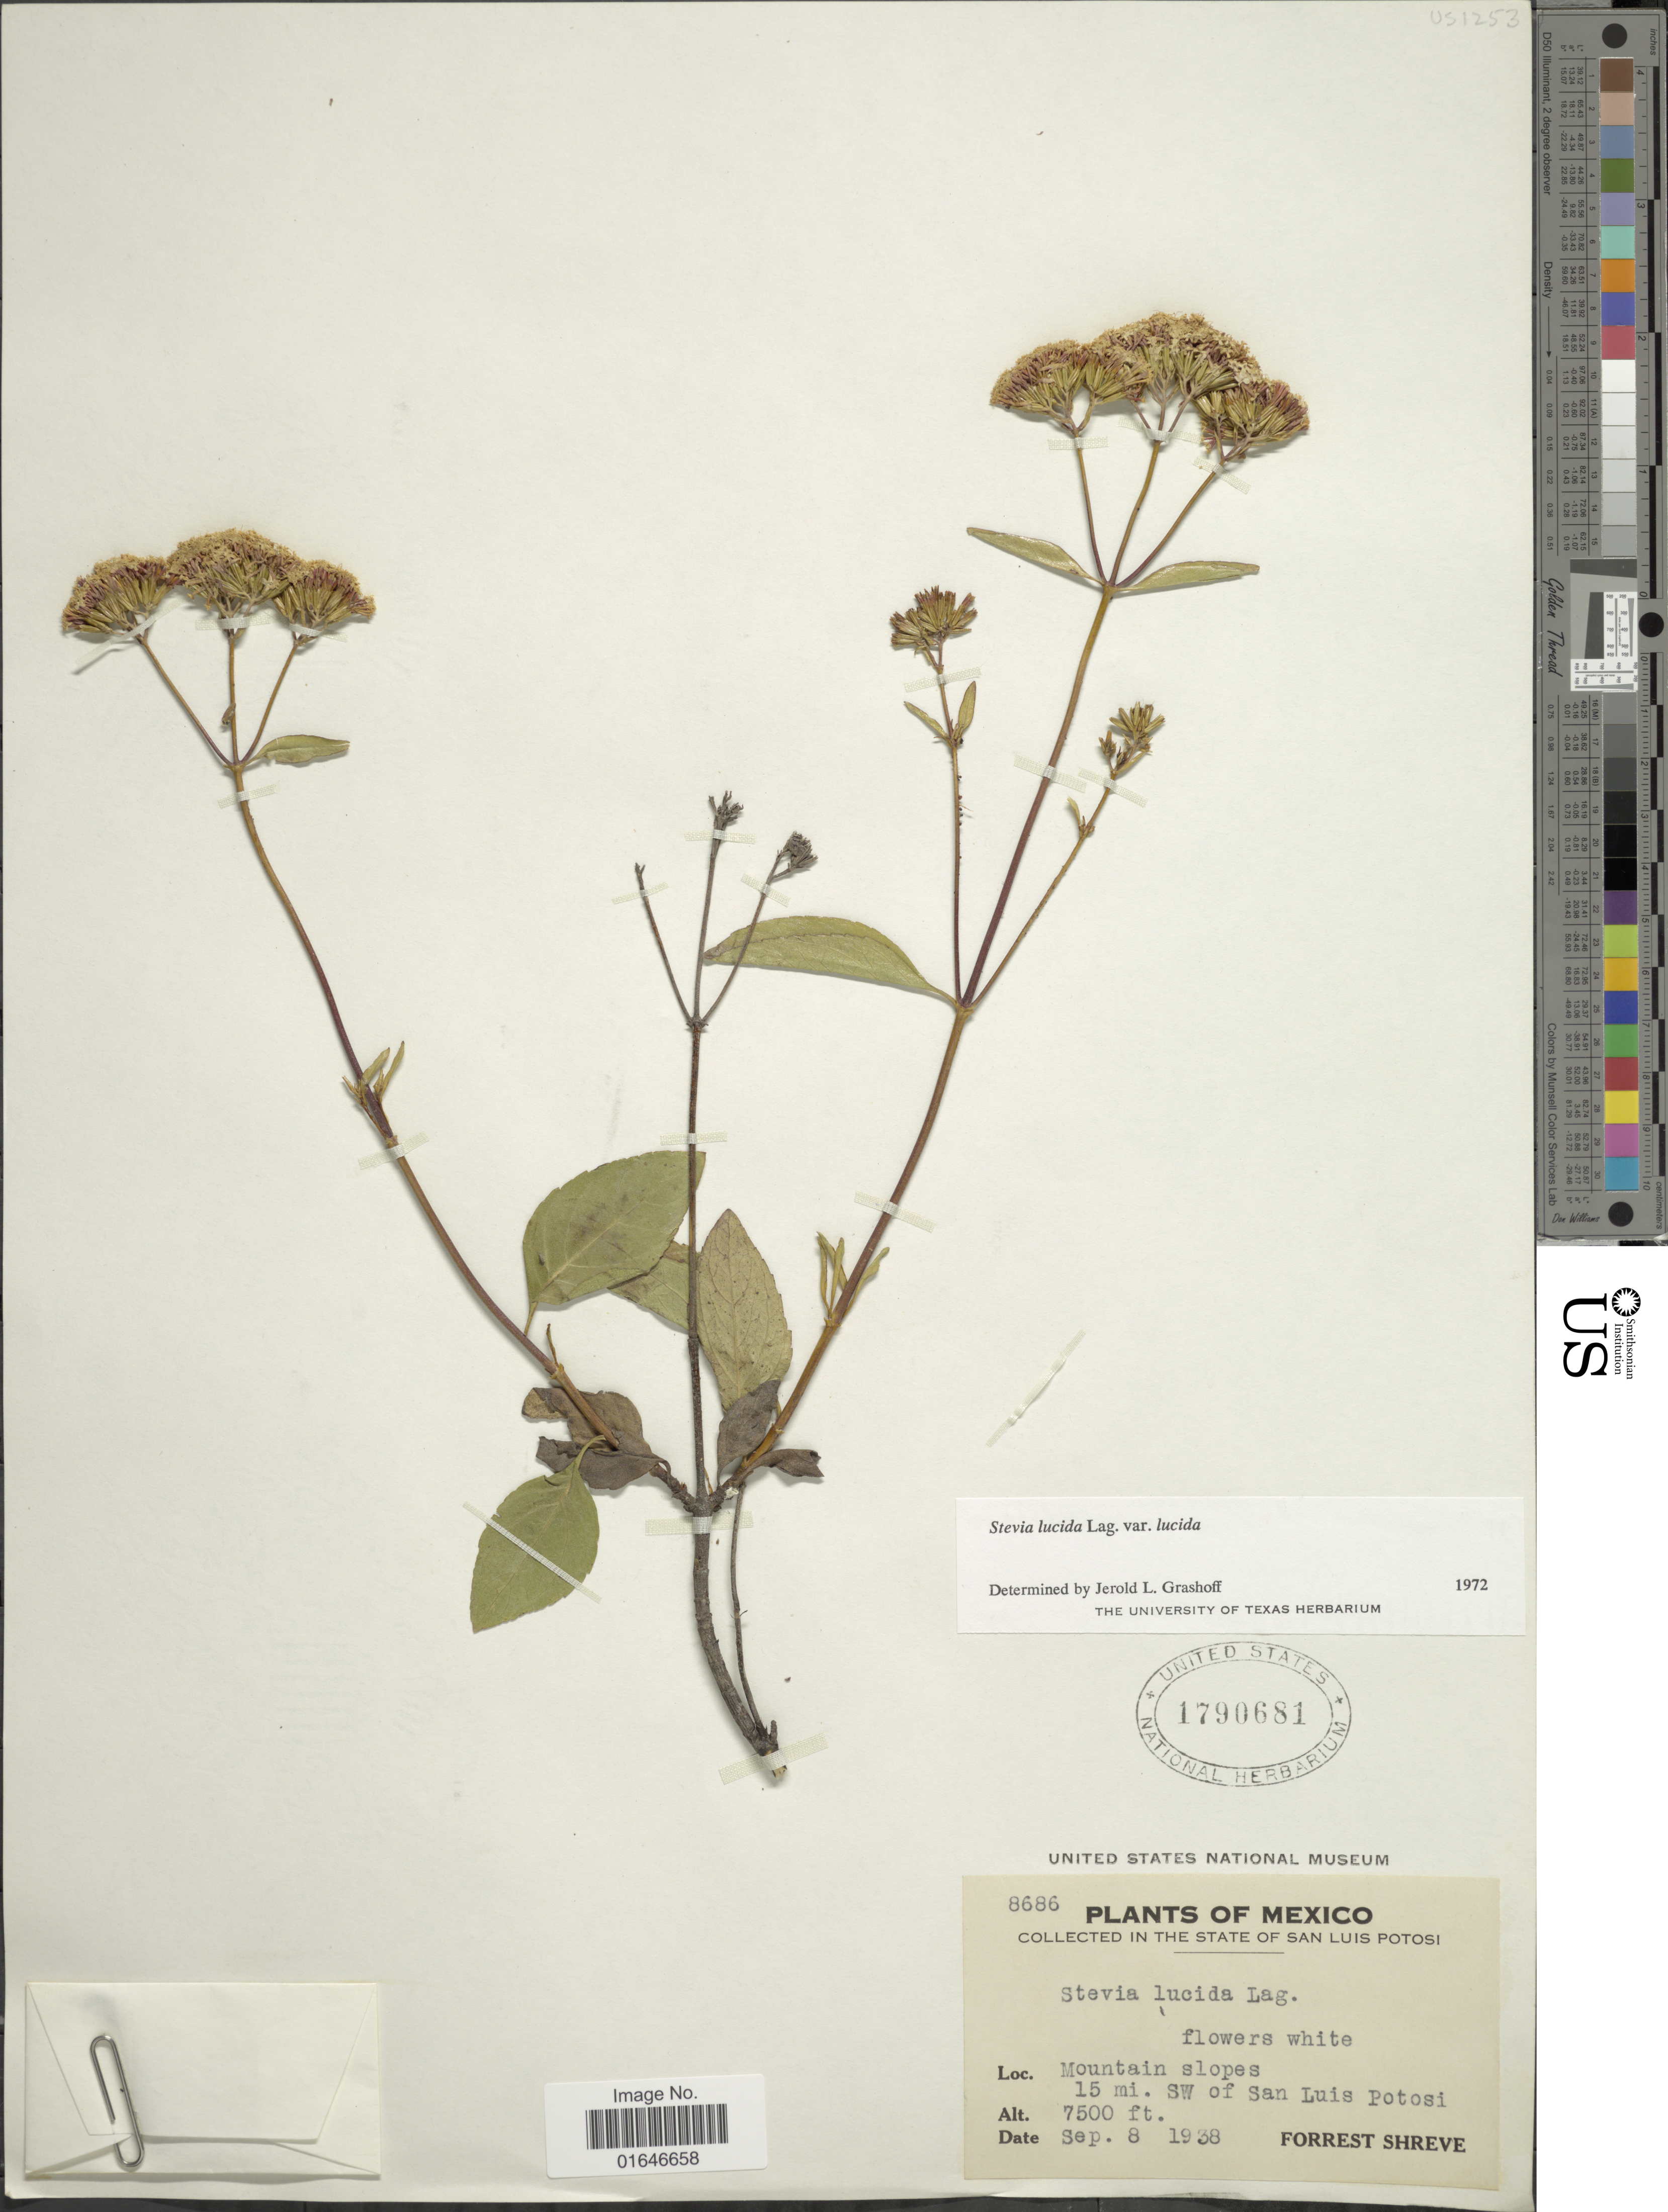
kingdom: Plantae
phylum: Tracheophyta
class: Magnoliopsida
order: Asterales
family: Asteraceae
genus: Stevia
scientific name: Stevia lucida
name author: Lag.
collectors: F. Shreve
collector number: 8686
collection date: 1938-09-08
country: Mexico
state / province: San Luis Potosí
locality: In the State of San Luis Potosi, Mountain slopes 15 mi SW of San Luis Potosi.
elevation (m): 2286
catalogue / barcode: US 1790681